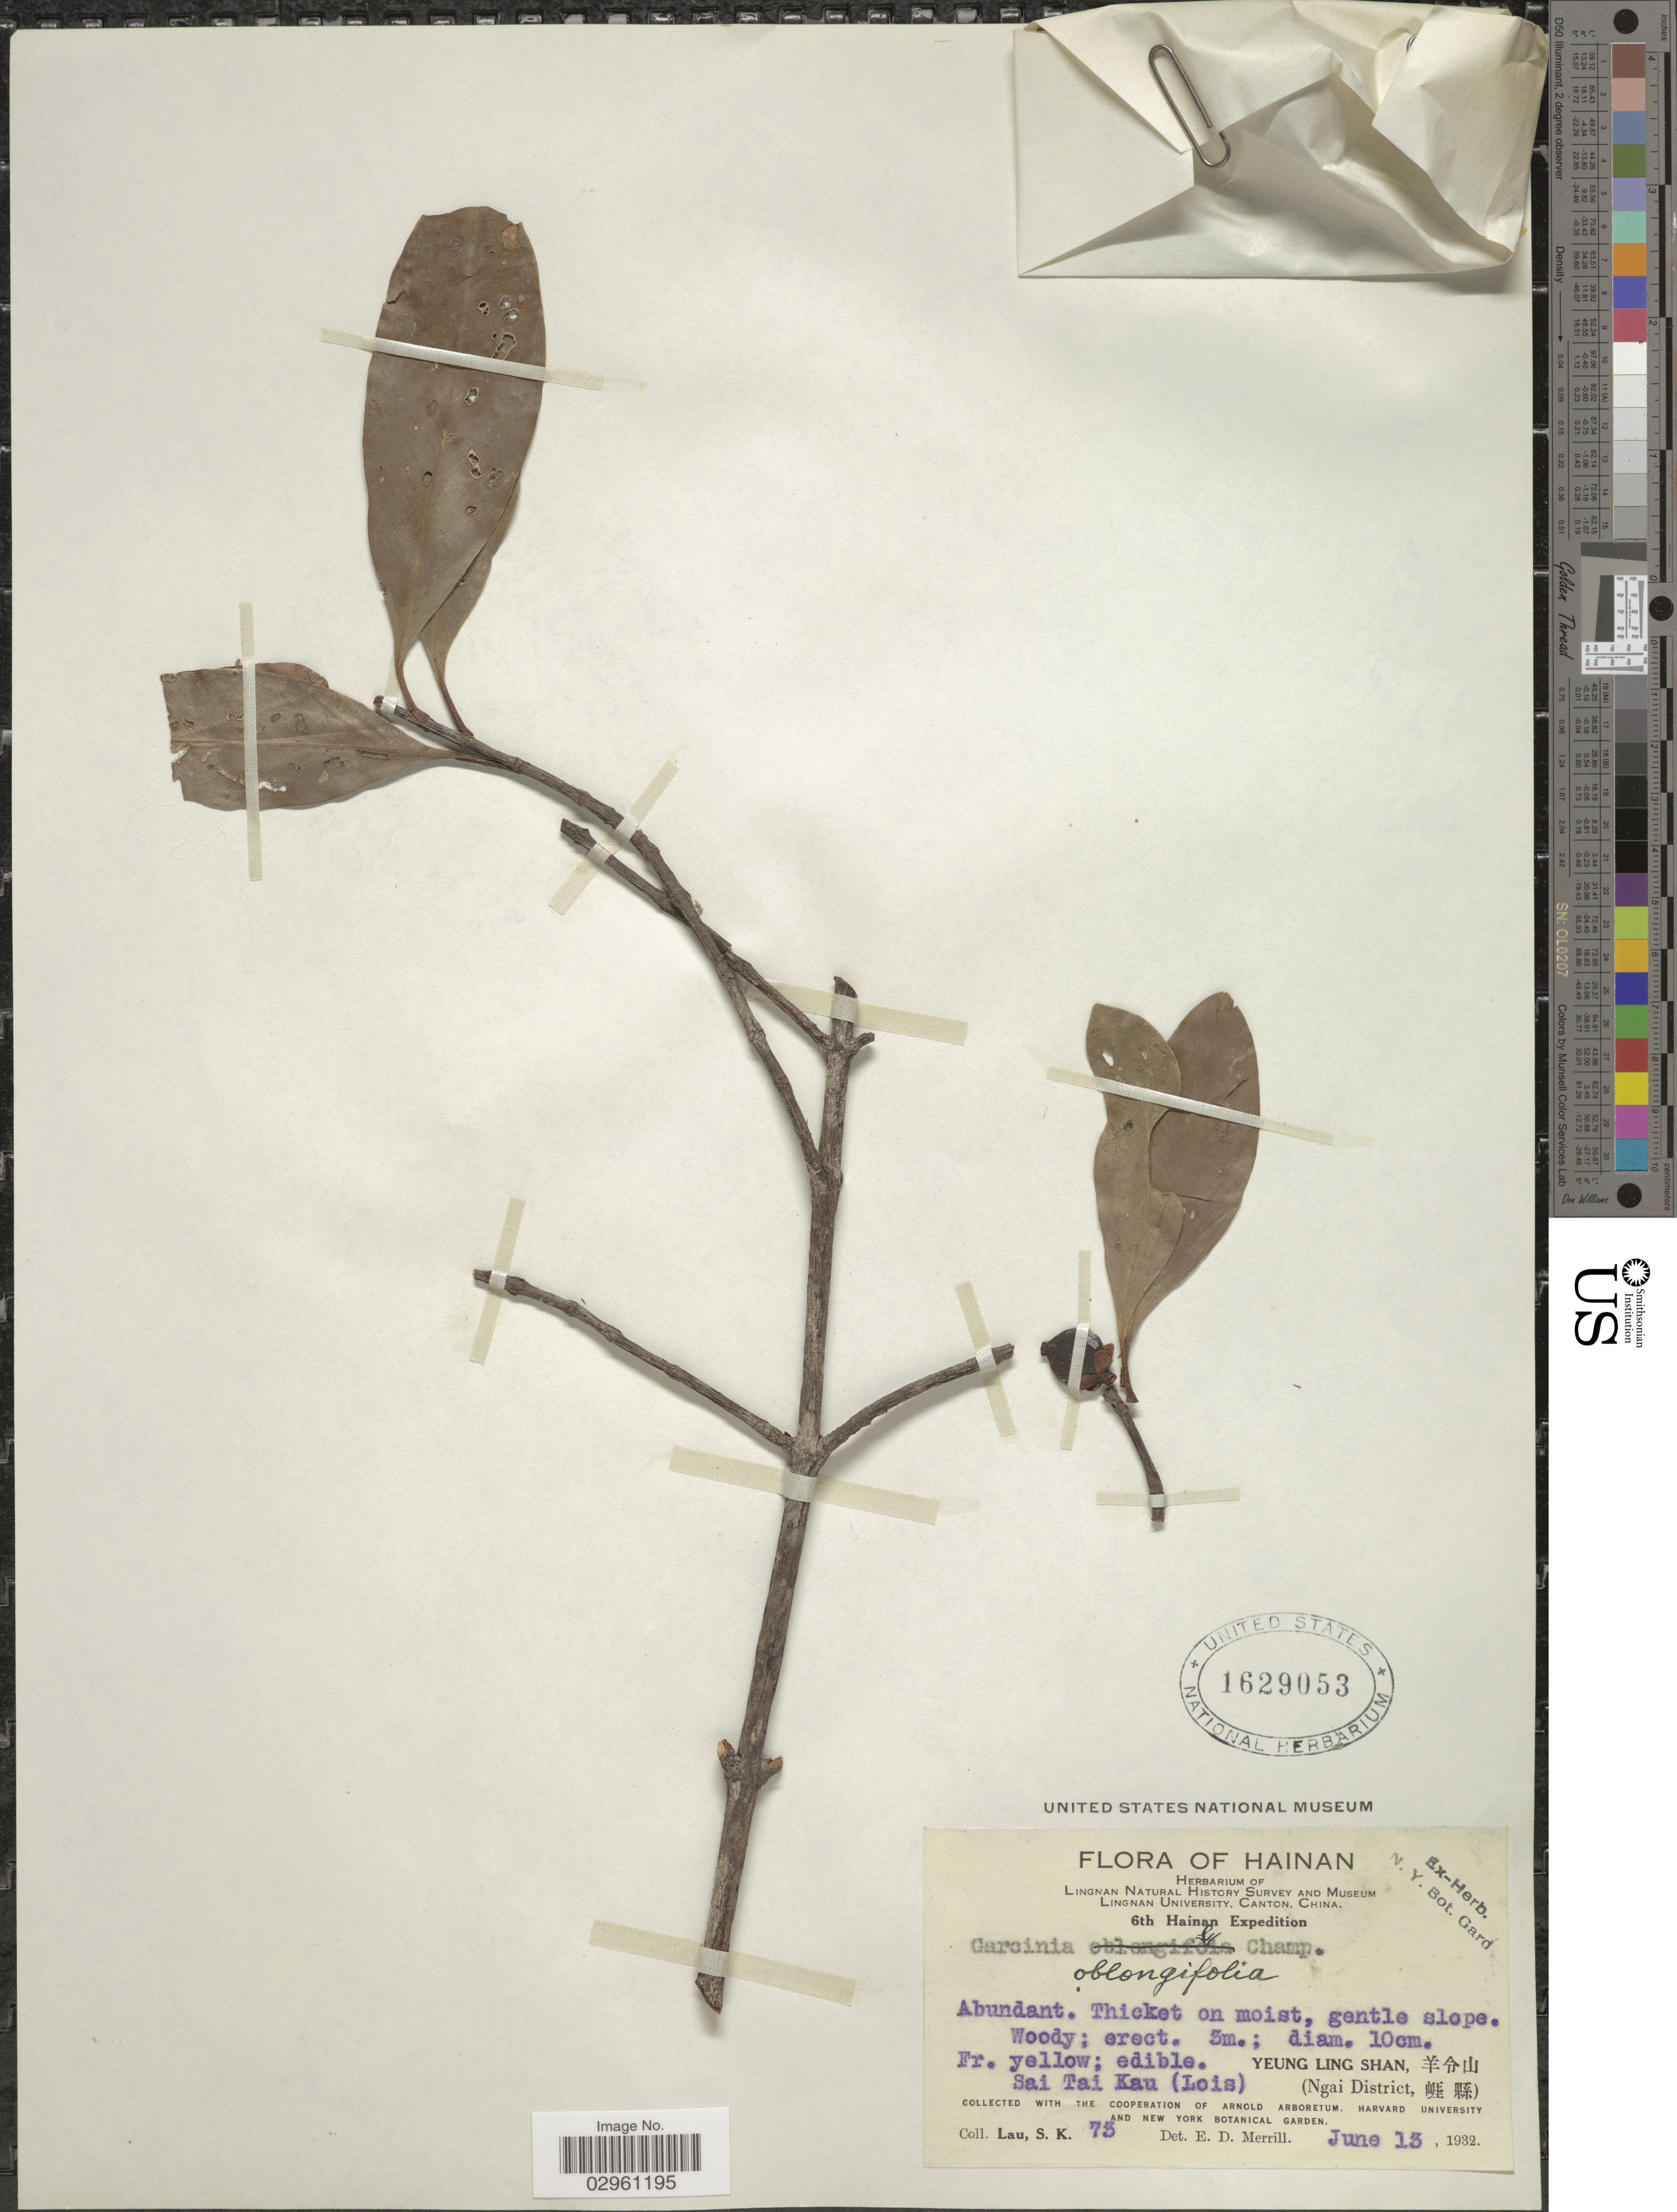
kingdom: Plantae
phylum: Tracheophyta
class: Magnoliopsida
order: Malpighiales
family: Clusiaceae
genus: Garcinia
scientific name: Garcinia oblongifolia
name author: Champ. ex Benth.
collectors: S. K. Lau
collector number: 73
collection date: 1932-06-13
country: China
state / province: Hainan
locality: Sai Tai Kau (Lois). Yeung Ling Shan(Ngai District).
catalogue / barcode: US 1629053